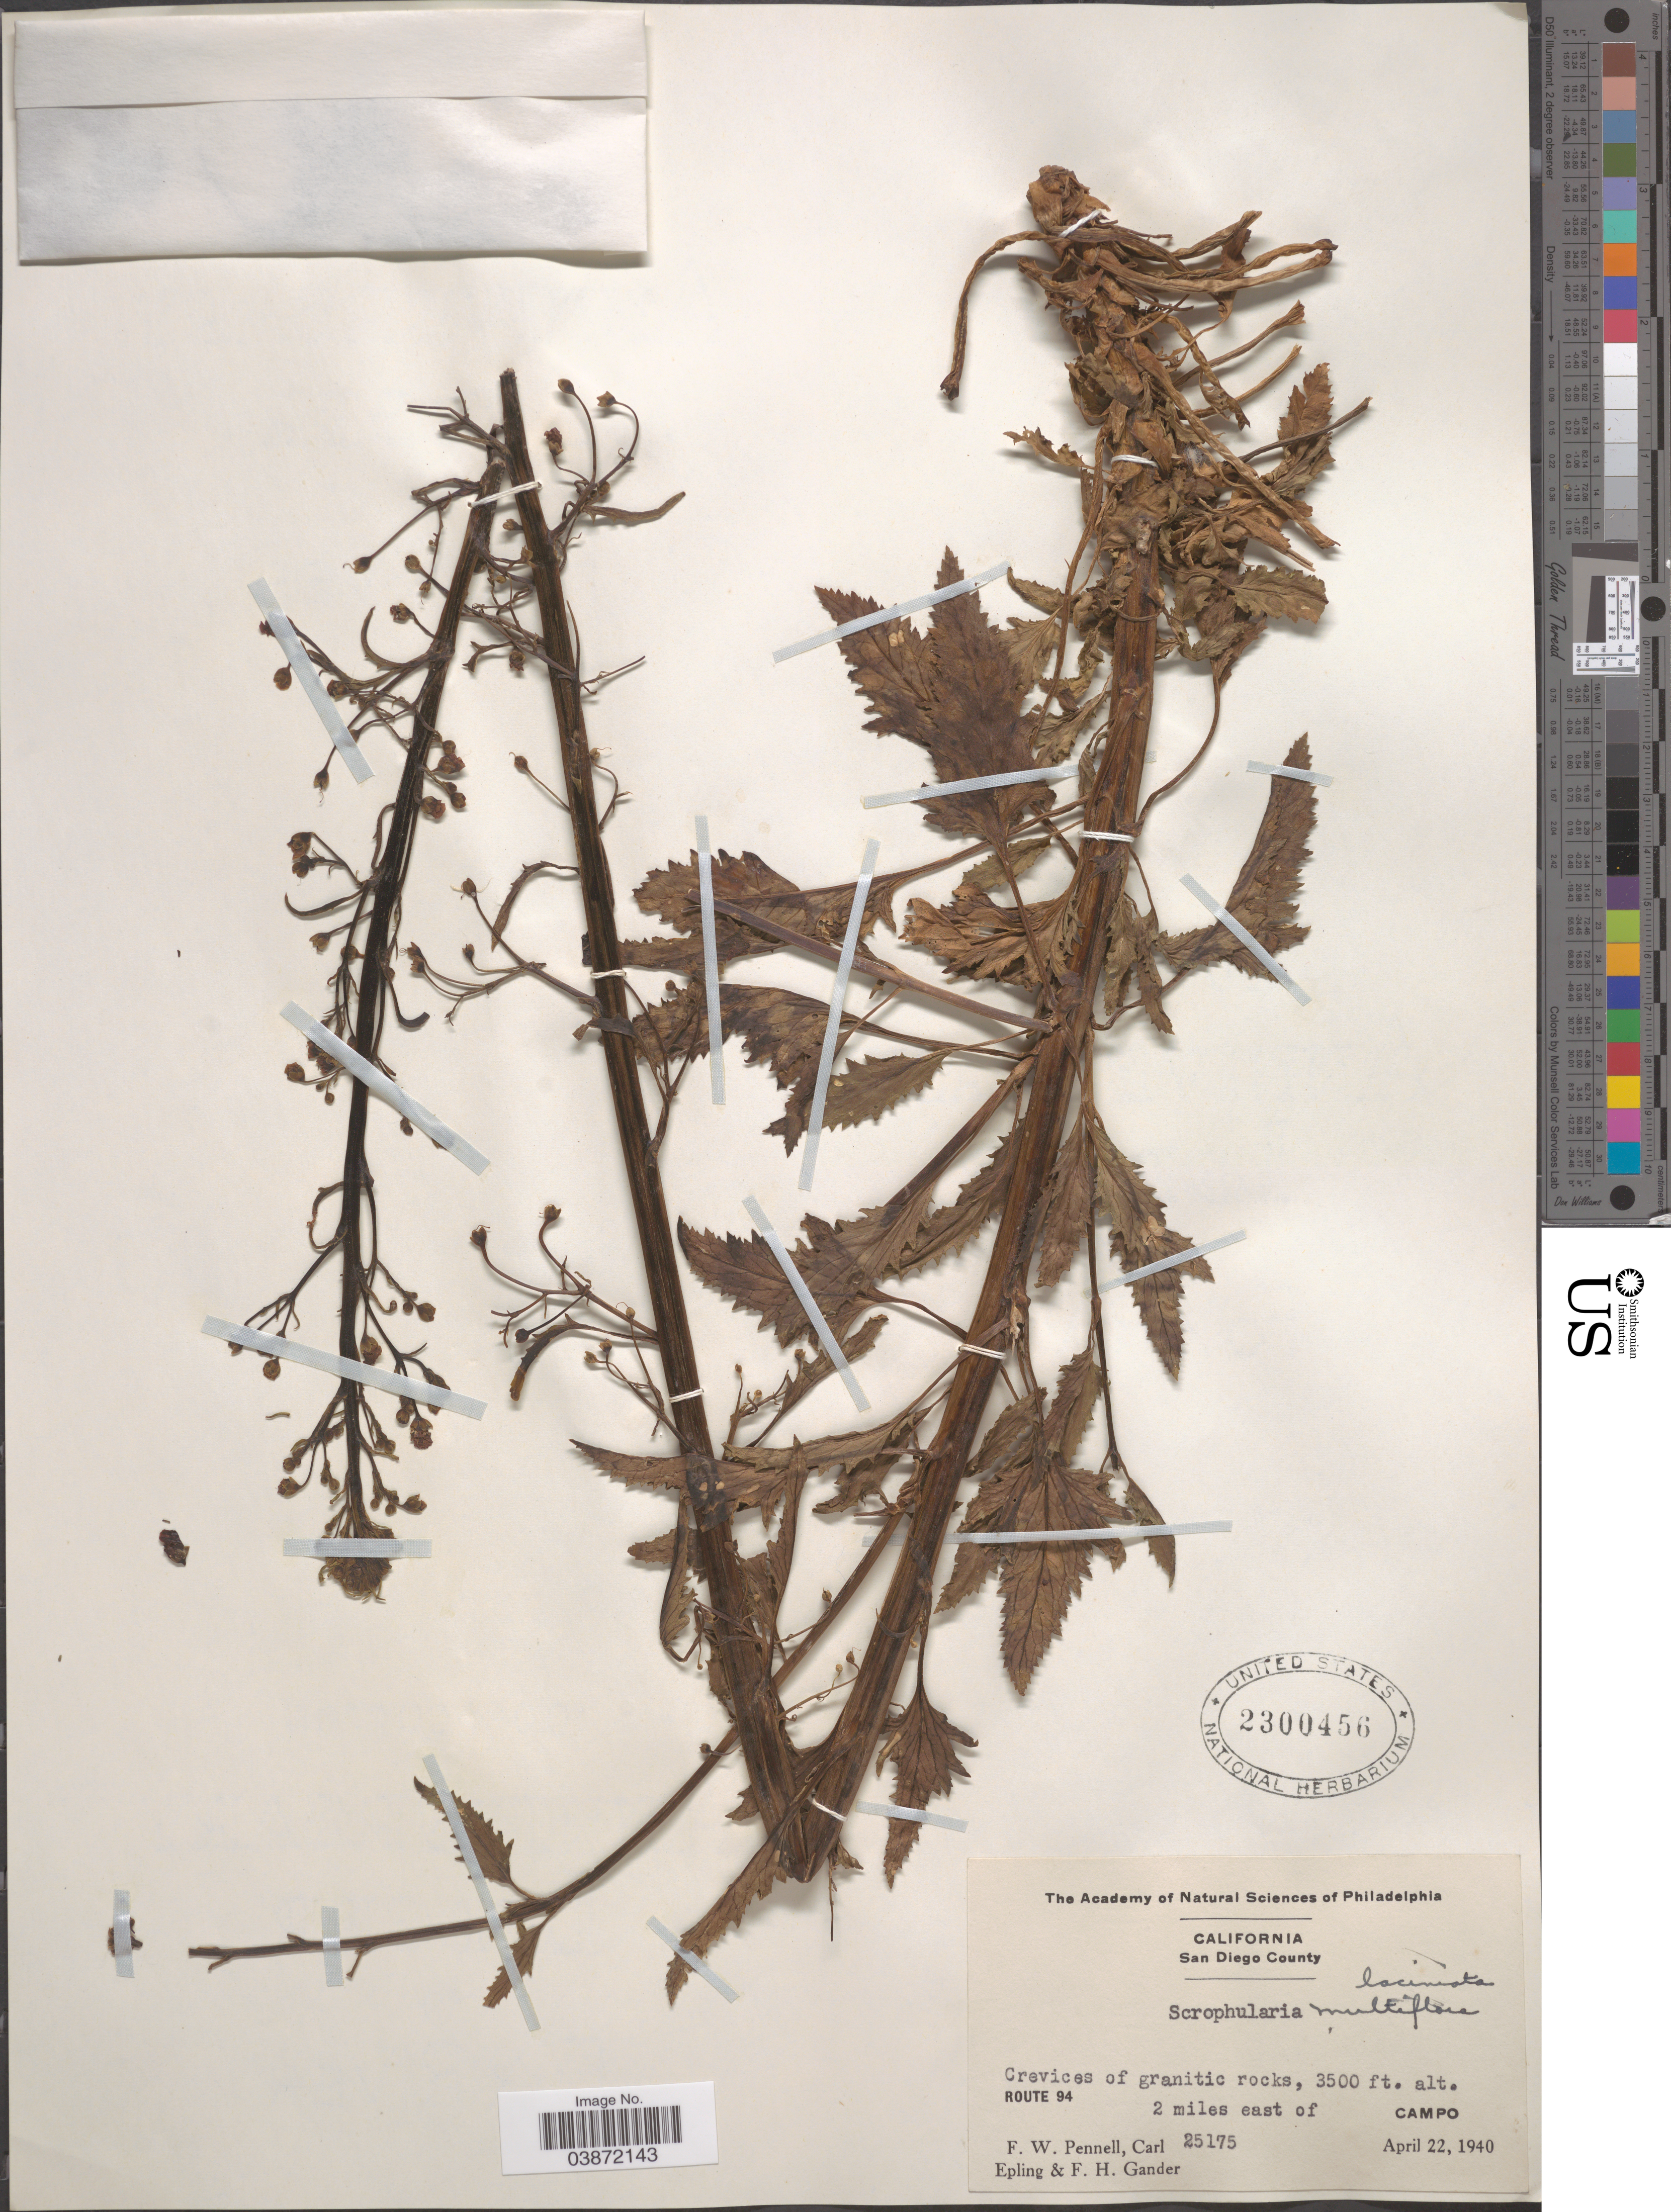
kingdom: Plantae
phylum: Tracheophyta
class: Magnoliopsida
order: Lamiales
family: Scrophulariaceae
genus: Scrophularia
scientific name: Scrophularia multiflora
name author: Pennell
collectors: F. W. Pennell, C. C. Epling & F. Gander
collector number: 25175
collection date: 1940-04-22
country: United States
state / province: California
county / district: San Diego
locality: San Diego County. Crevices of granitic rocks, Route 94. 2 miles east of Campo.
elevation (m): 1067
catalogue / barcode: US 2300456